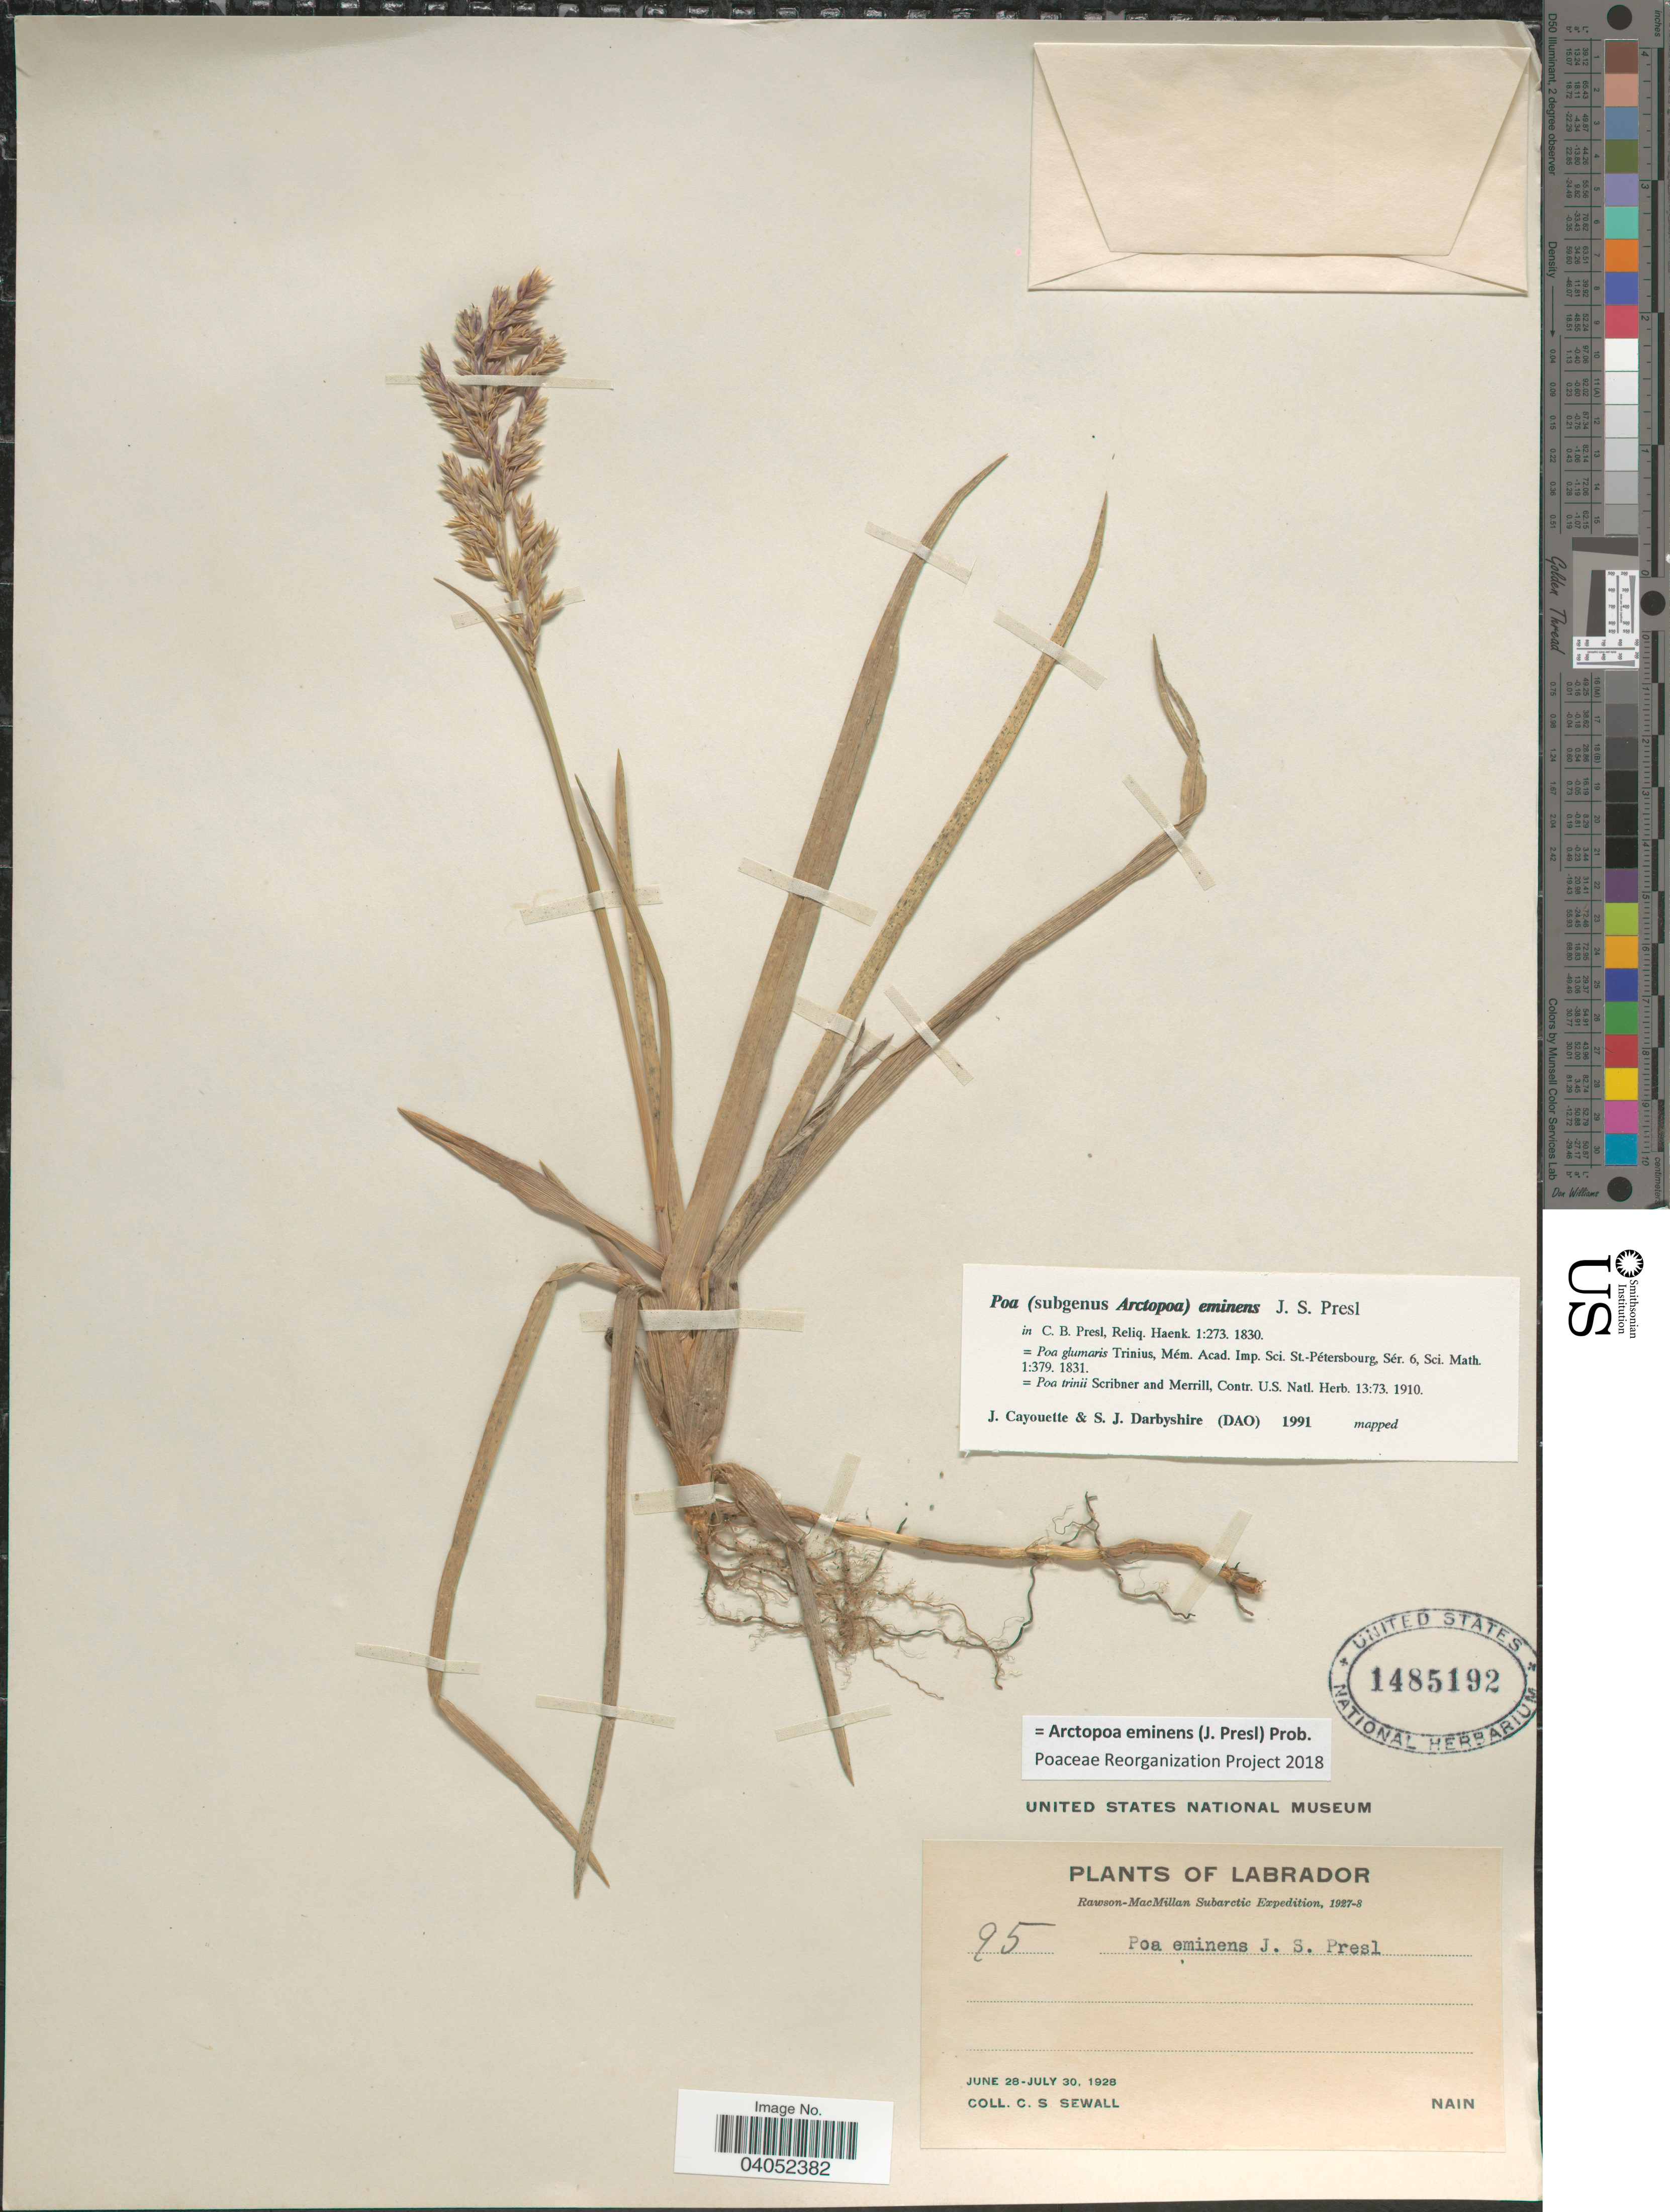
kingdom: Plantae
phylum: Tracheophyta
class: Liliopsida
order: Poales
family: Poaceae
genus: Arctopoa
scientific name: Arctopoa eminens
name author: (J. Presl) Prob.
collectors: C. Sewall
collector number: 95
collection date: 1928-06-28/1928-07-30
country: Canada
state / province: Newfoundland and Labrador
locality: Labrador. Nain.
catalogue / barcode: US 1485192